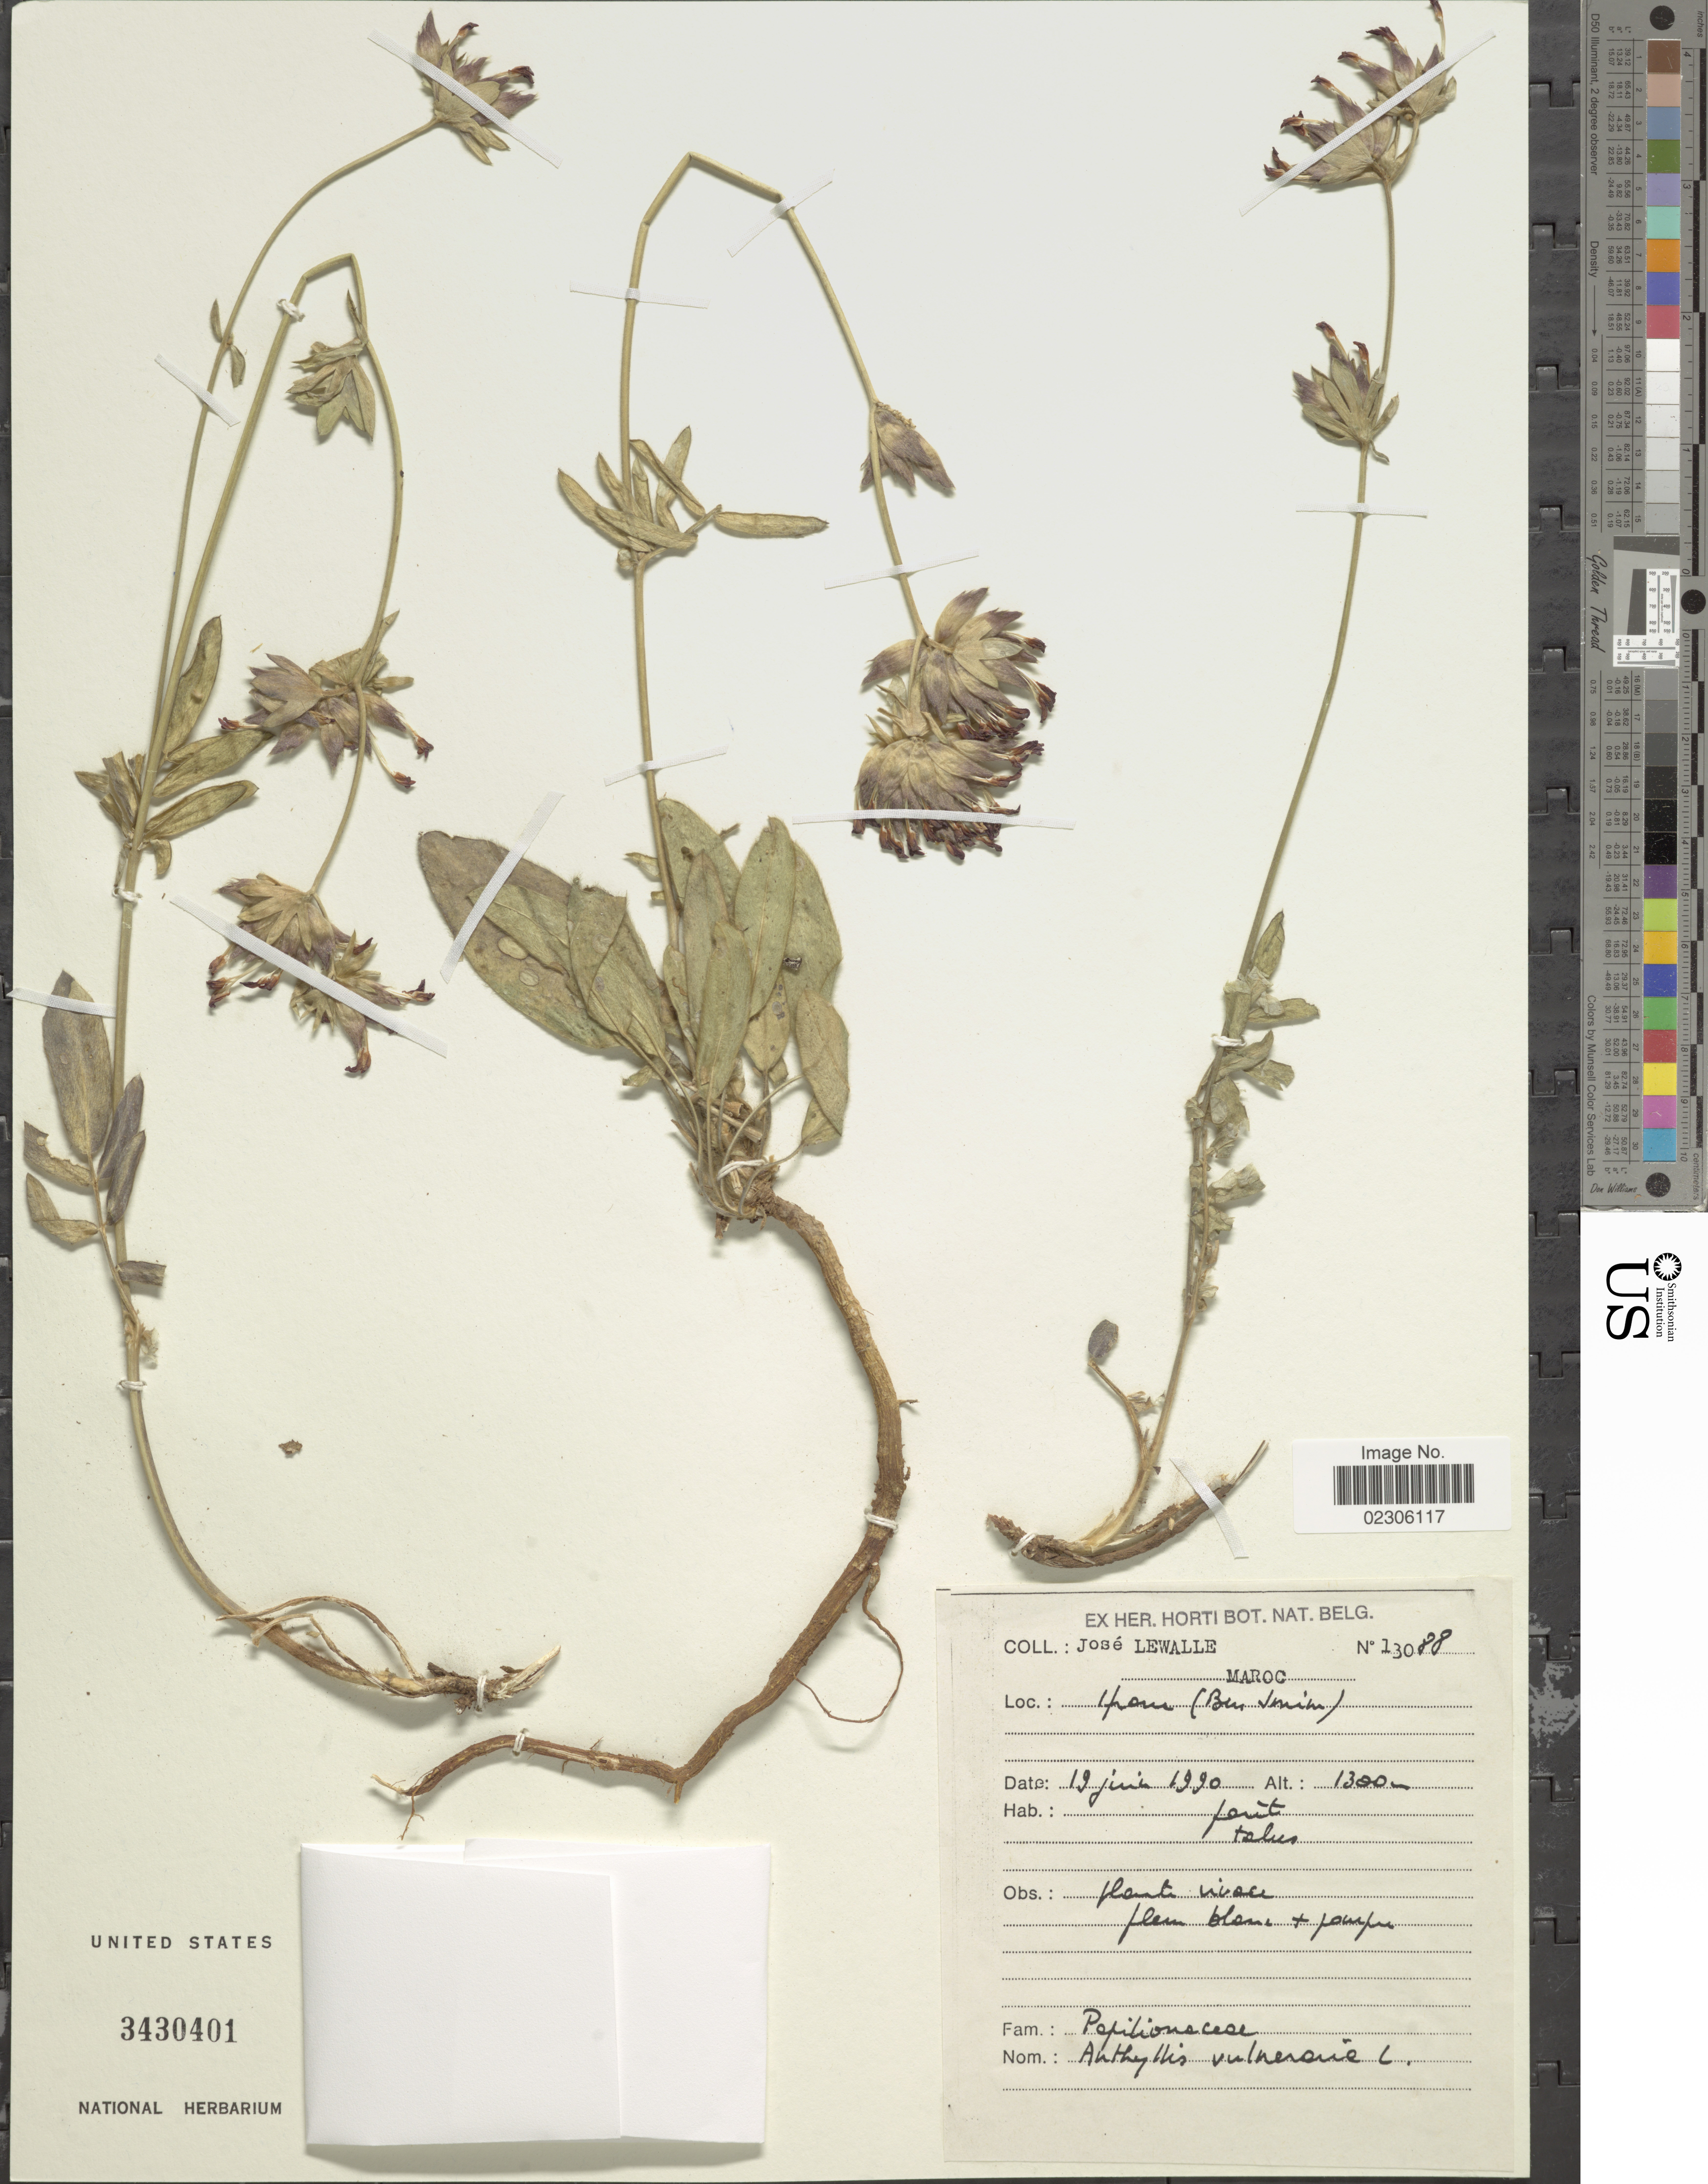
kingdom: Plantae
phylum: Tracheophyta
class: Magnoliopsida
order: Fabales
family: Fabaceae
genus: Anthyllis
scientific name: Anthyllis vulneraria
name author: L.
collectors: J. Lewalle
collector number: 13088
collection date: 1990-06-19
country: Morocco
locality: Maroc, Ifrane (Ben Smim).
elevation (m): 1300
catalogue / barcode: US 3430401